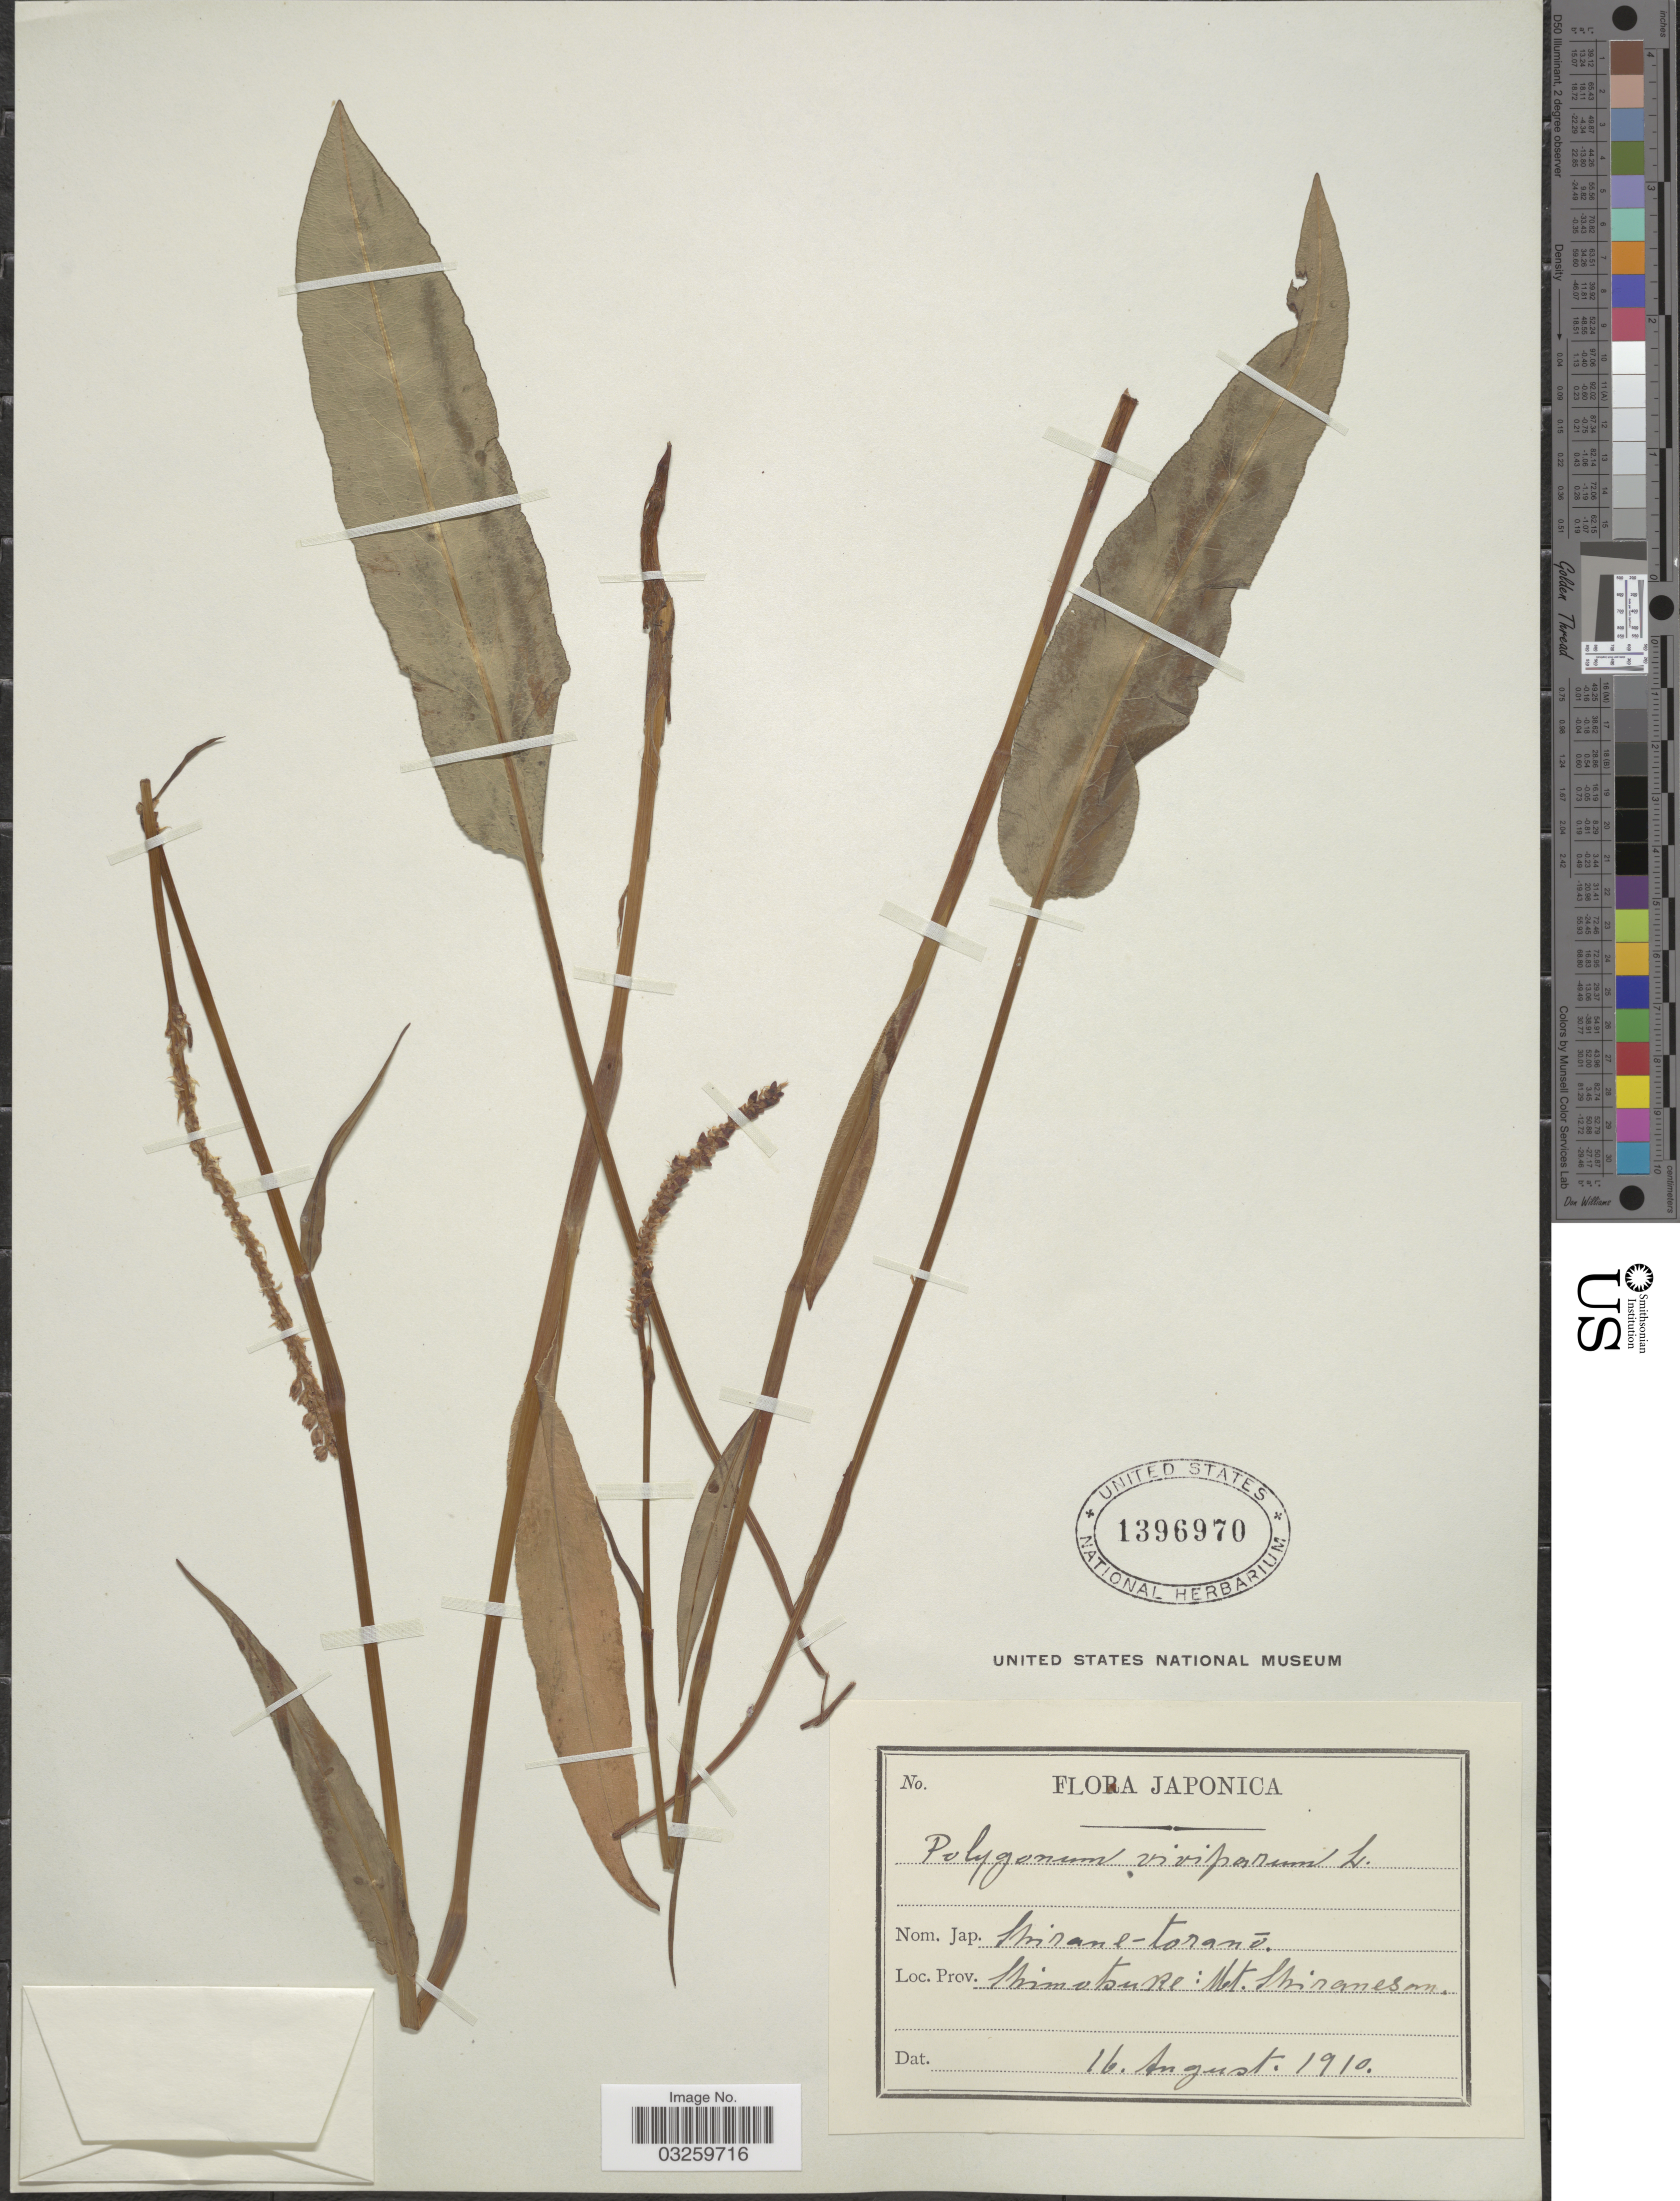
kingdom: Plantae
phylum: Tracheophyta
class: Magnoliopsida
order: Caryophyllales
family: Polygonaceae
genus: Bistorta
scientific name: Bistorta vivipara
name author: (L.) Delarbre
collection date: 1910-08-16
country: Japan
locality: Shimotsuke: Mt. Shiranesan.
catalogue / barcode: US 1396970